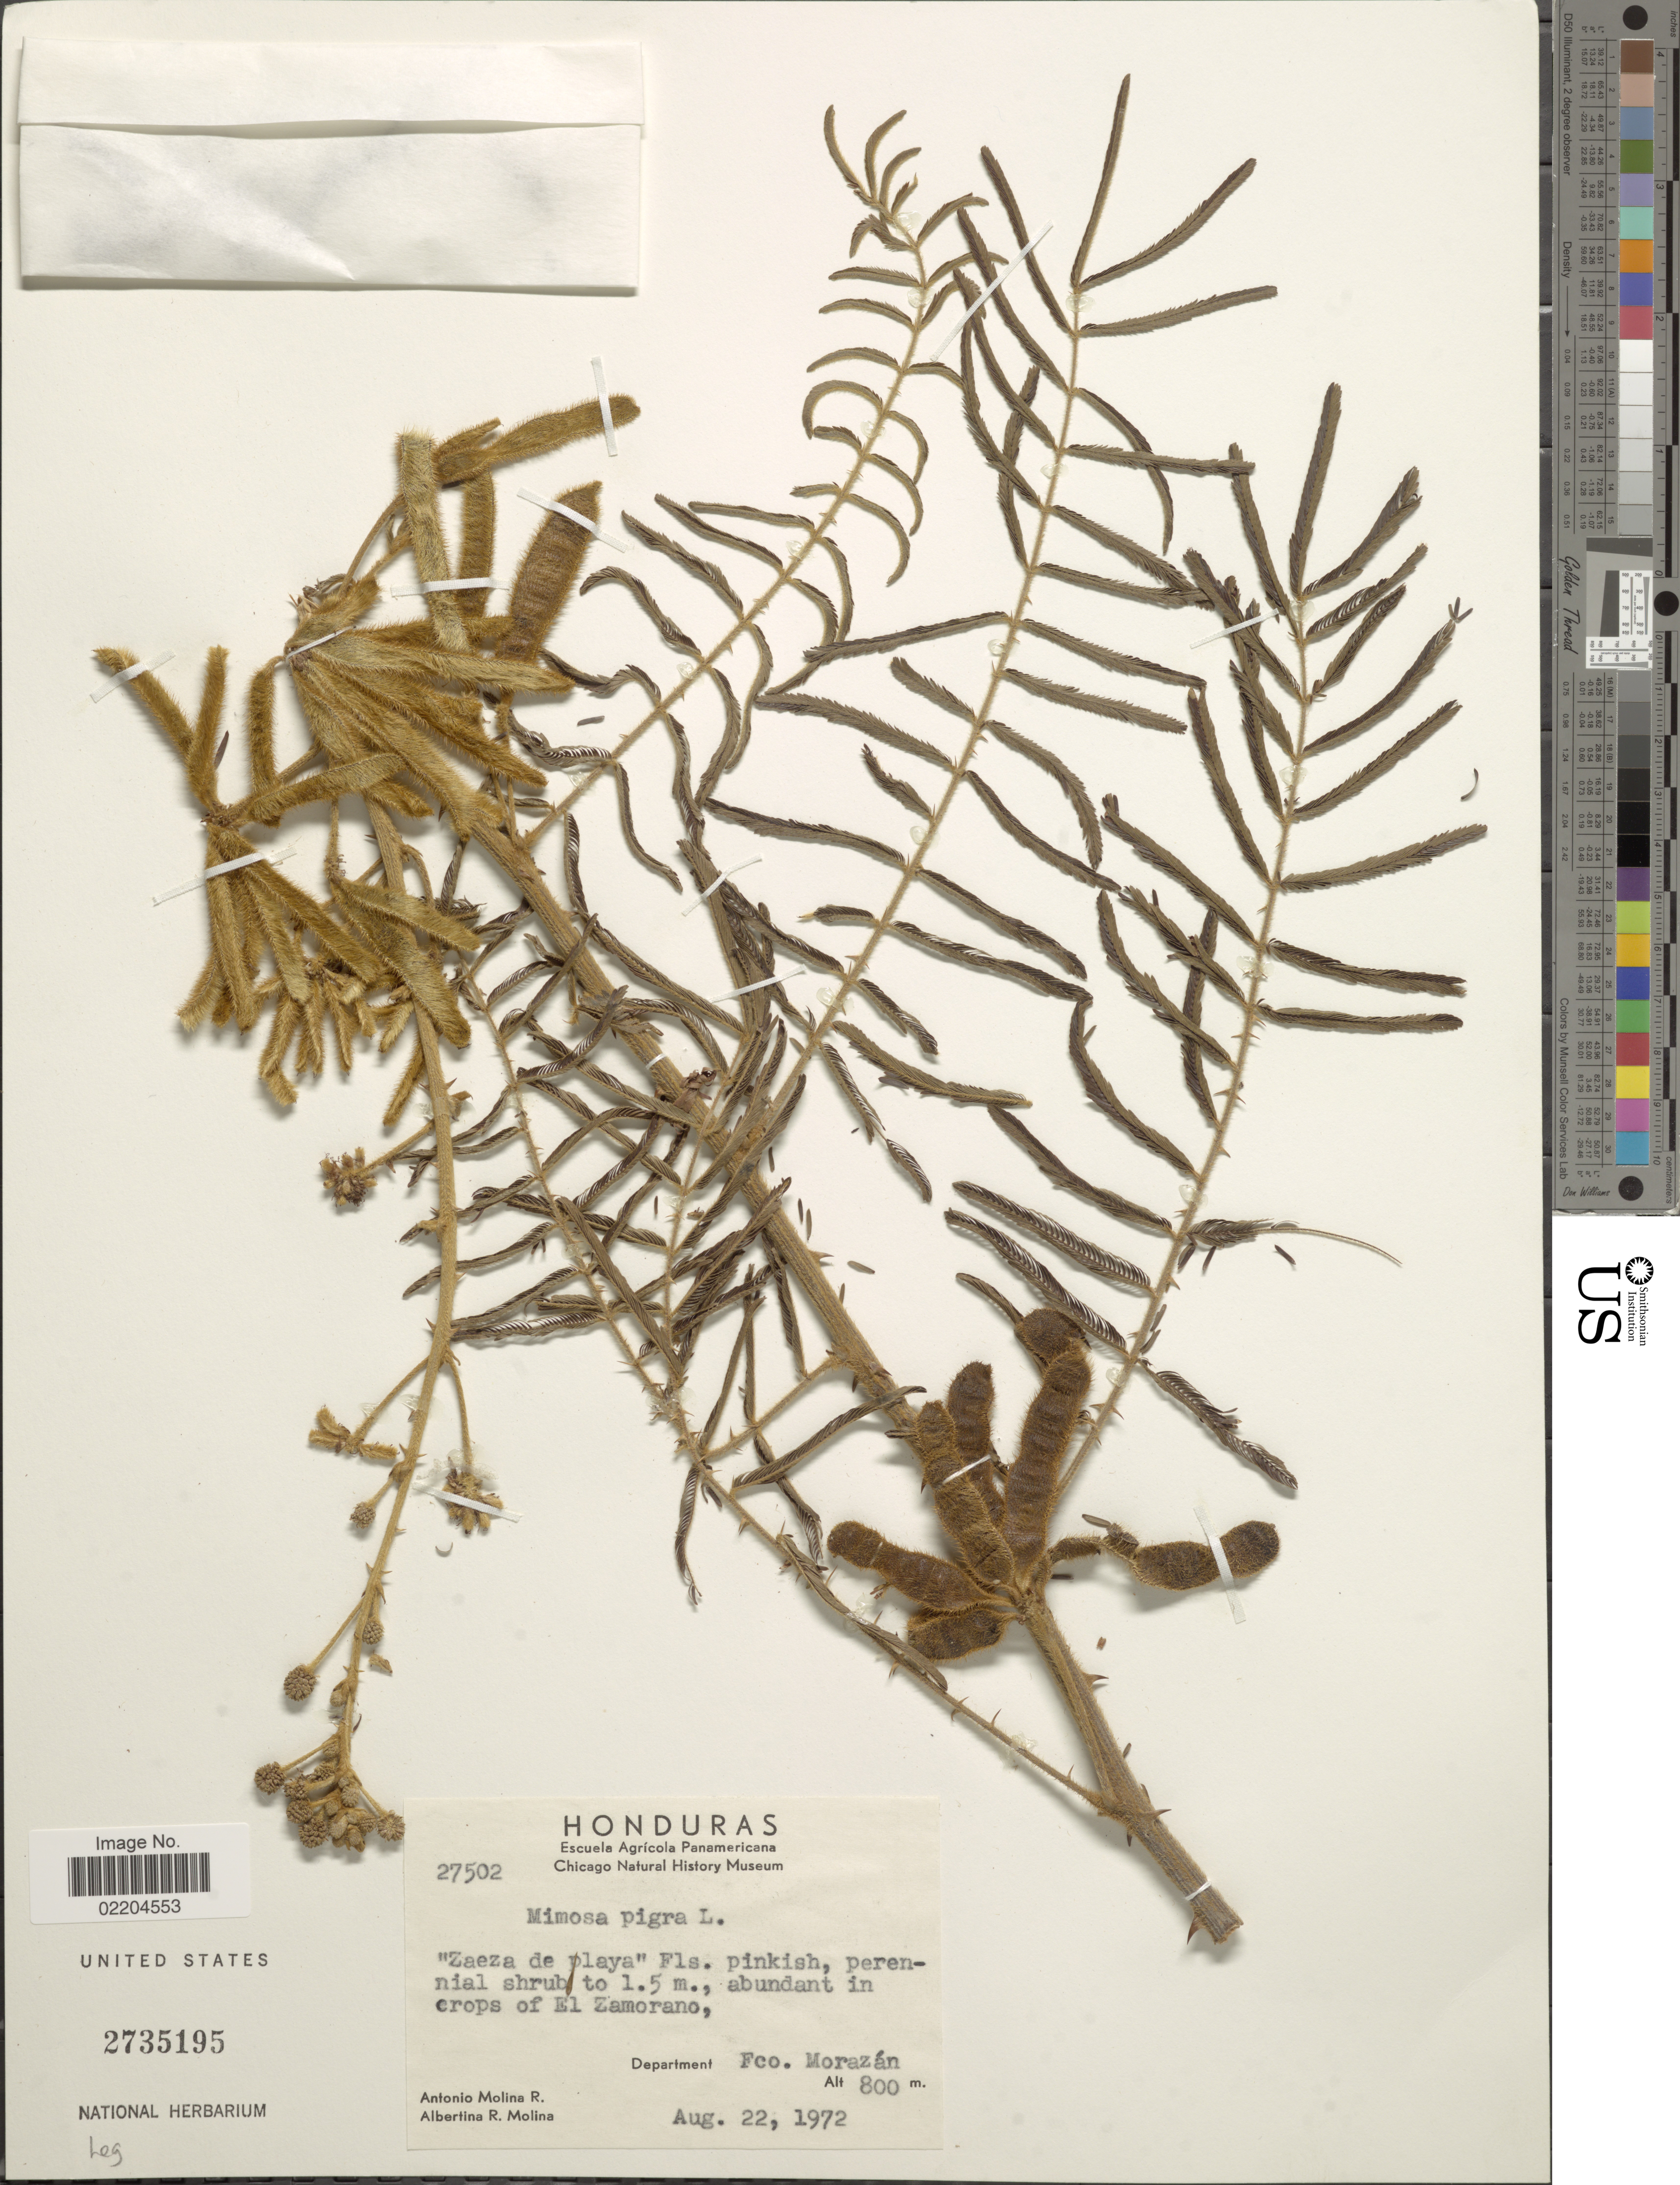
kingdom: Plantae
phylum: Tracheophyta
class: Magnoliopsida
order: Fabales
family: Fabaceae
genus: Mimosa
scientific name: Mimosa pigra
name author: L.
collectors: A. Molina R. & A. R. Molina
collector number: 27502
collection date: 1972-08-22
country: Honduras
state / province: Fco. Morazán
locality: Honduras, Crops of El Zamorano. Department of Fco. Morazan.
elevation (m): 800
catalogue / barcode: US 2735195